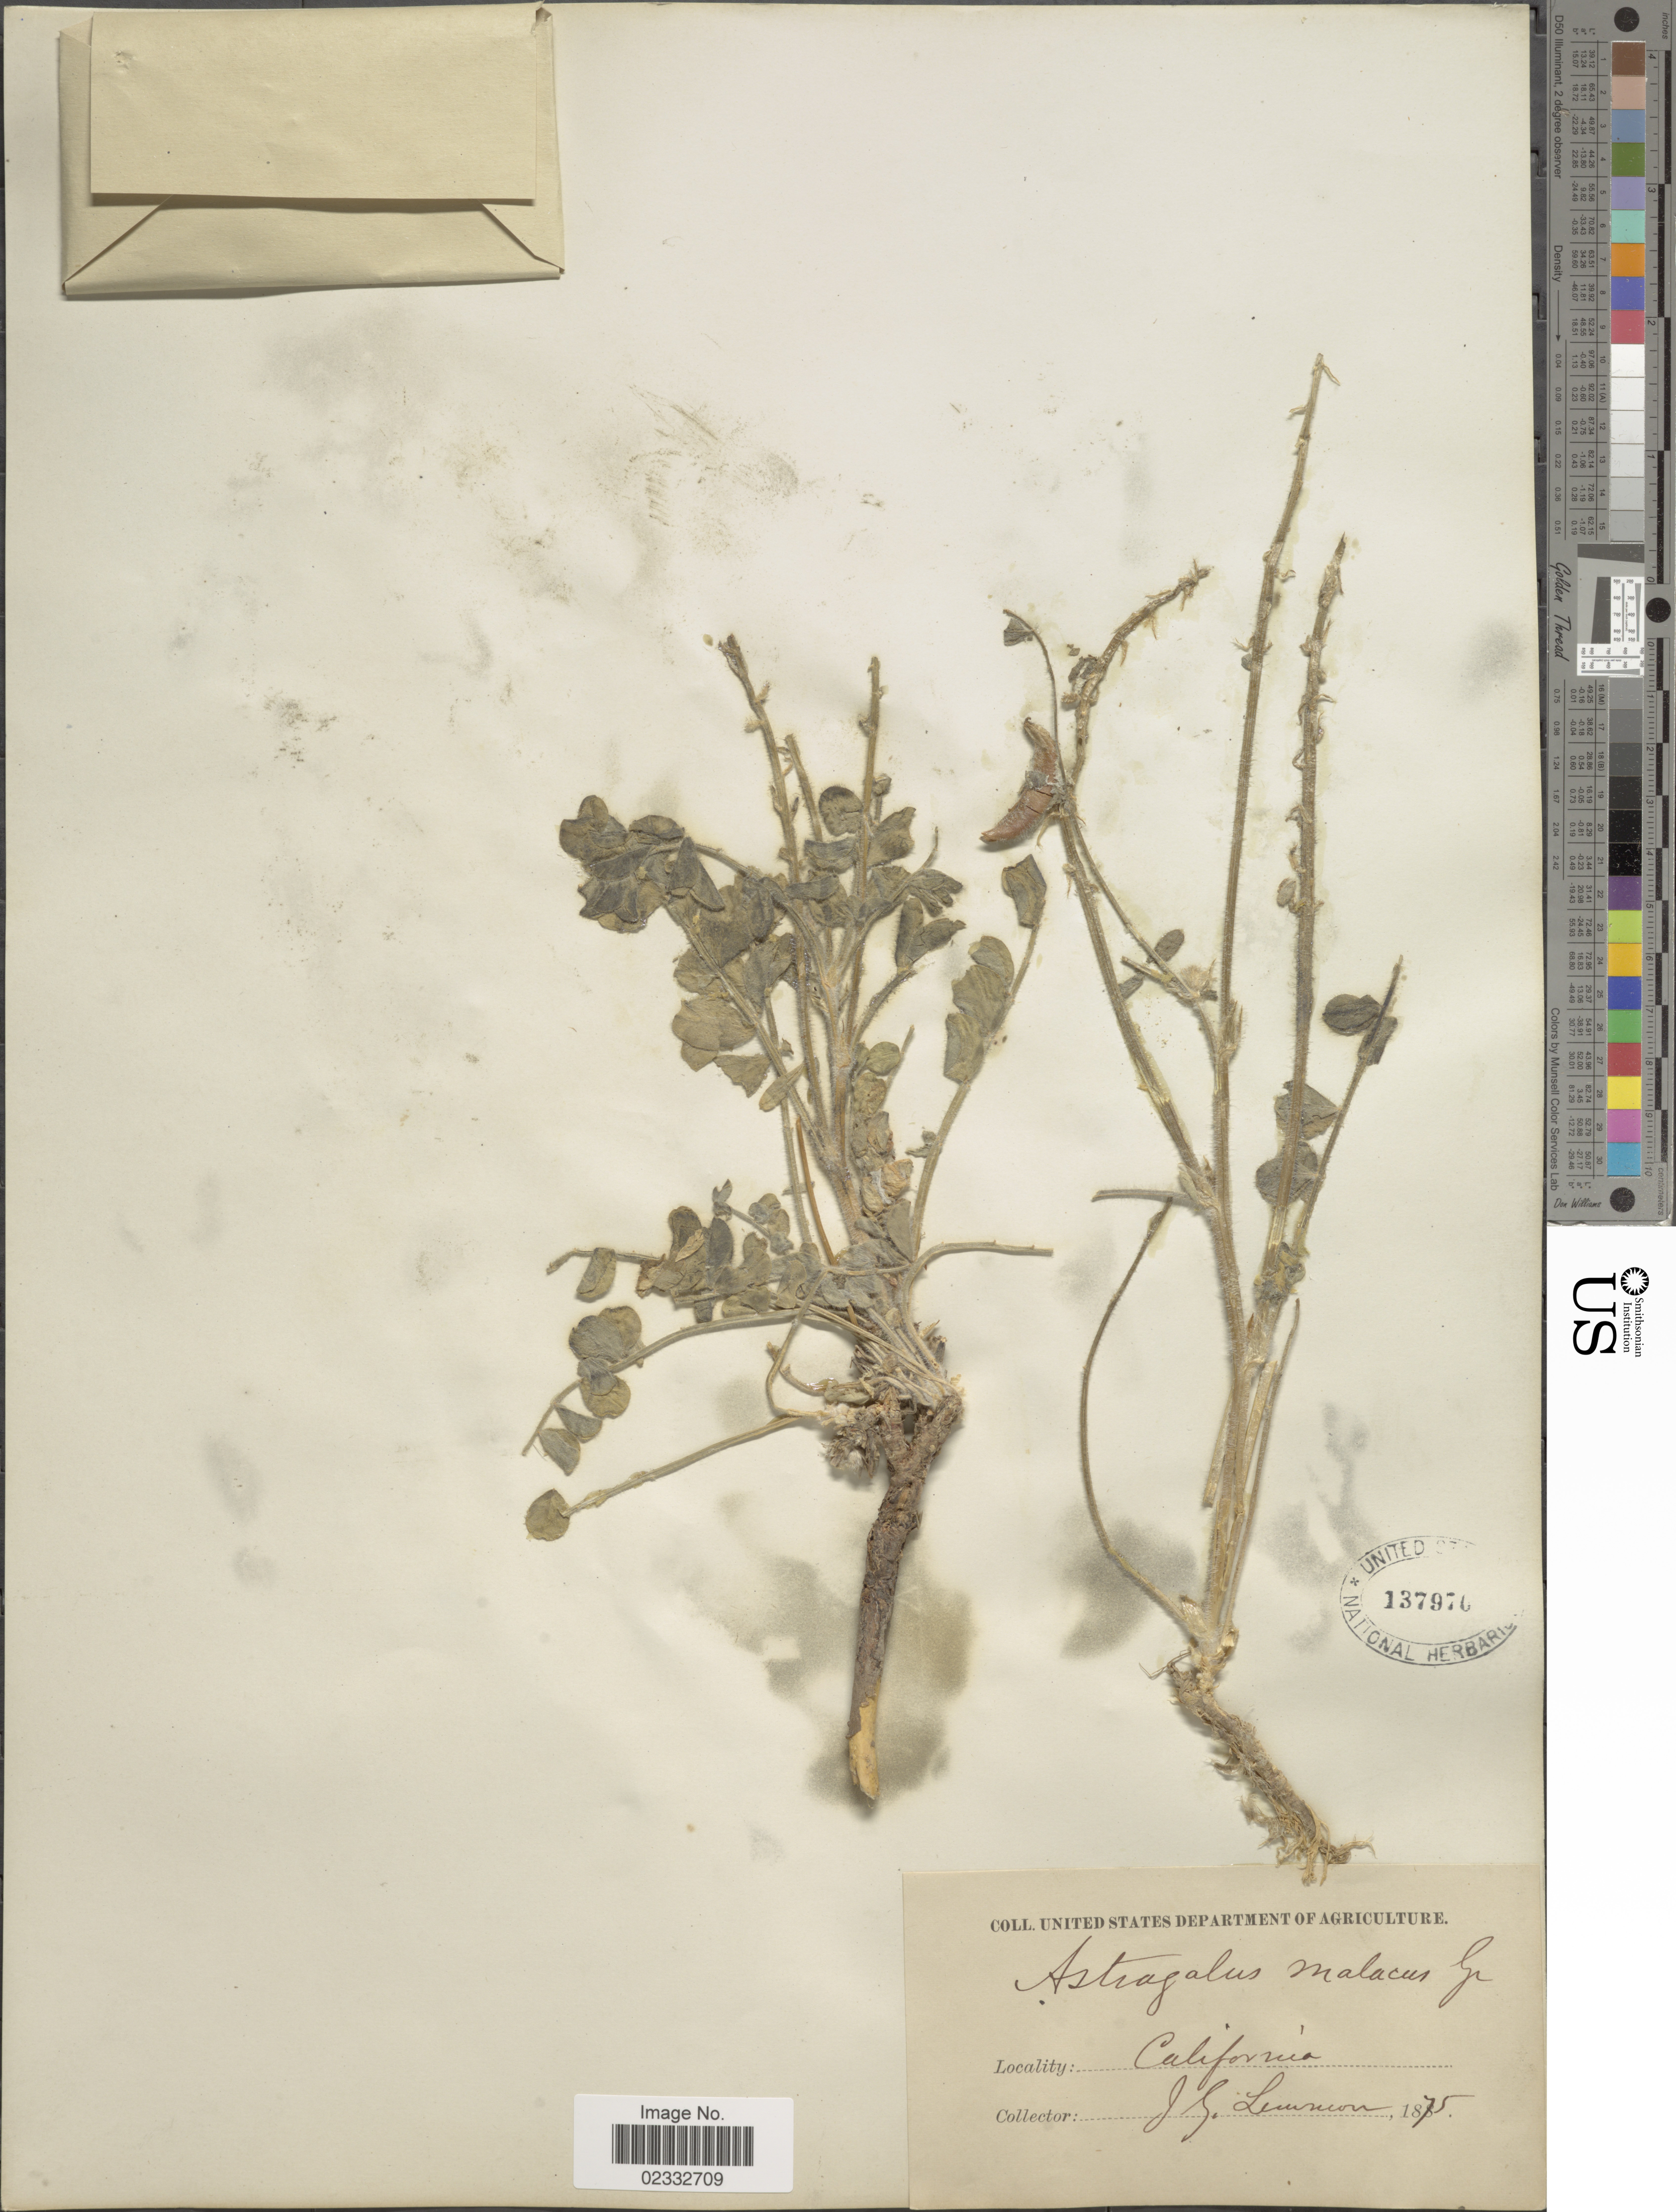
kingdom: Plantae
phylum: Tracheophyta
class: Magnoliopsida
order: Fabales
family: Fabaceae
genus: Astragalus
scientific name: Astragalus malacus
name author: A. Gray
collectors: J. Lemmon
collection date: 1875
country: United States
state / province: California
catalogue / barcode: US 137970